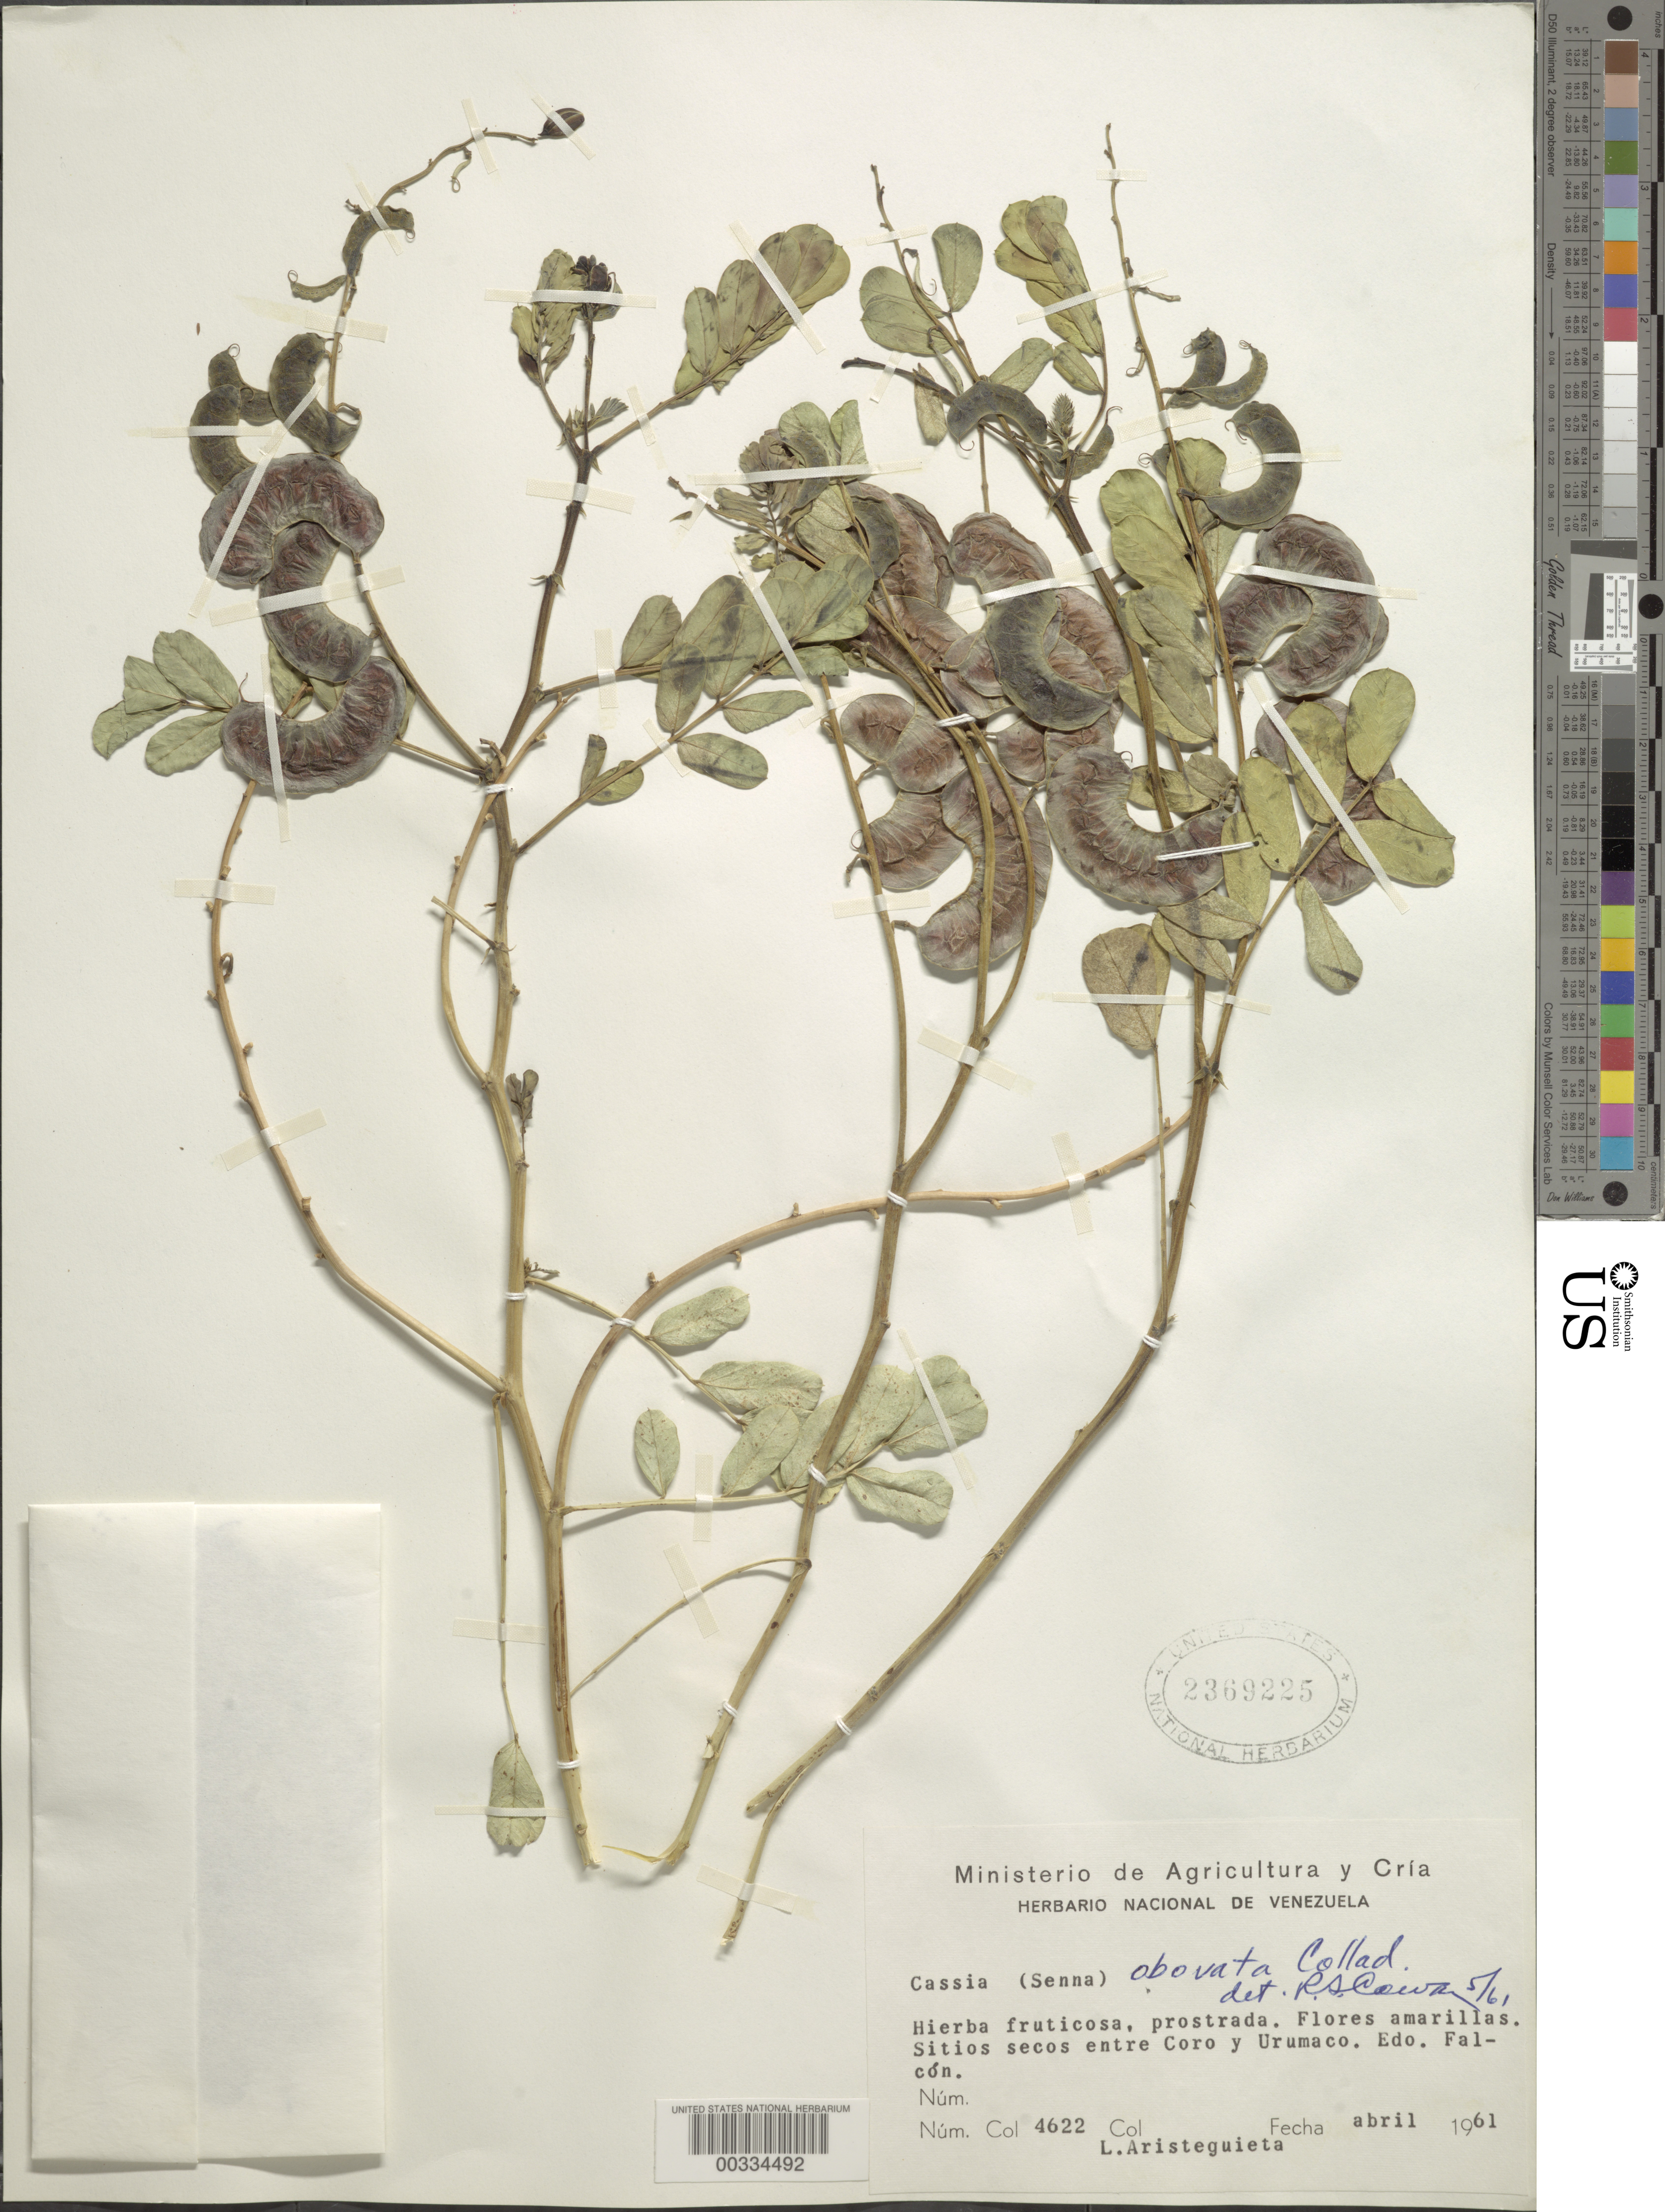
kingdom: Plantae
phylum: Tracheophyta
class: Magnoliopsida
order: Fabales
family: Fabaceae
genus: Senna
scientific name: Senna italica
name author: Mill.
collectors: L. Aristeguieta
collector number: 4622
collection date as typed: Apr 1961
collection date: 1961-04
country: Venezuela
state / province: Falcón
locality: Between coro and urumaco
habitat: Dry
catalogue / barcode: US 2369225